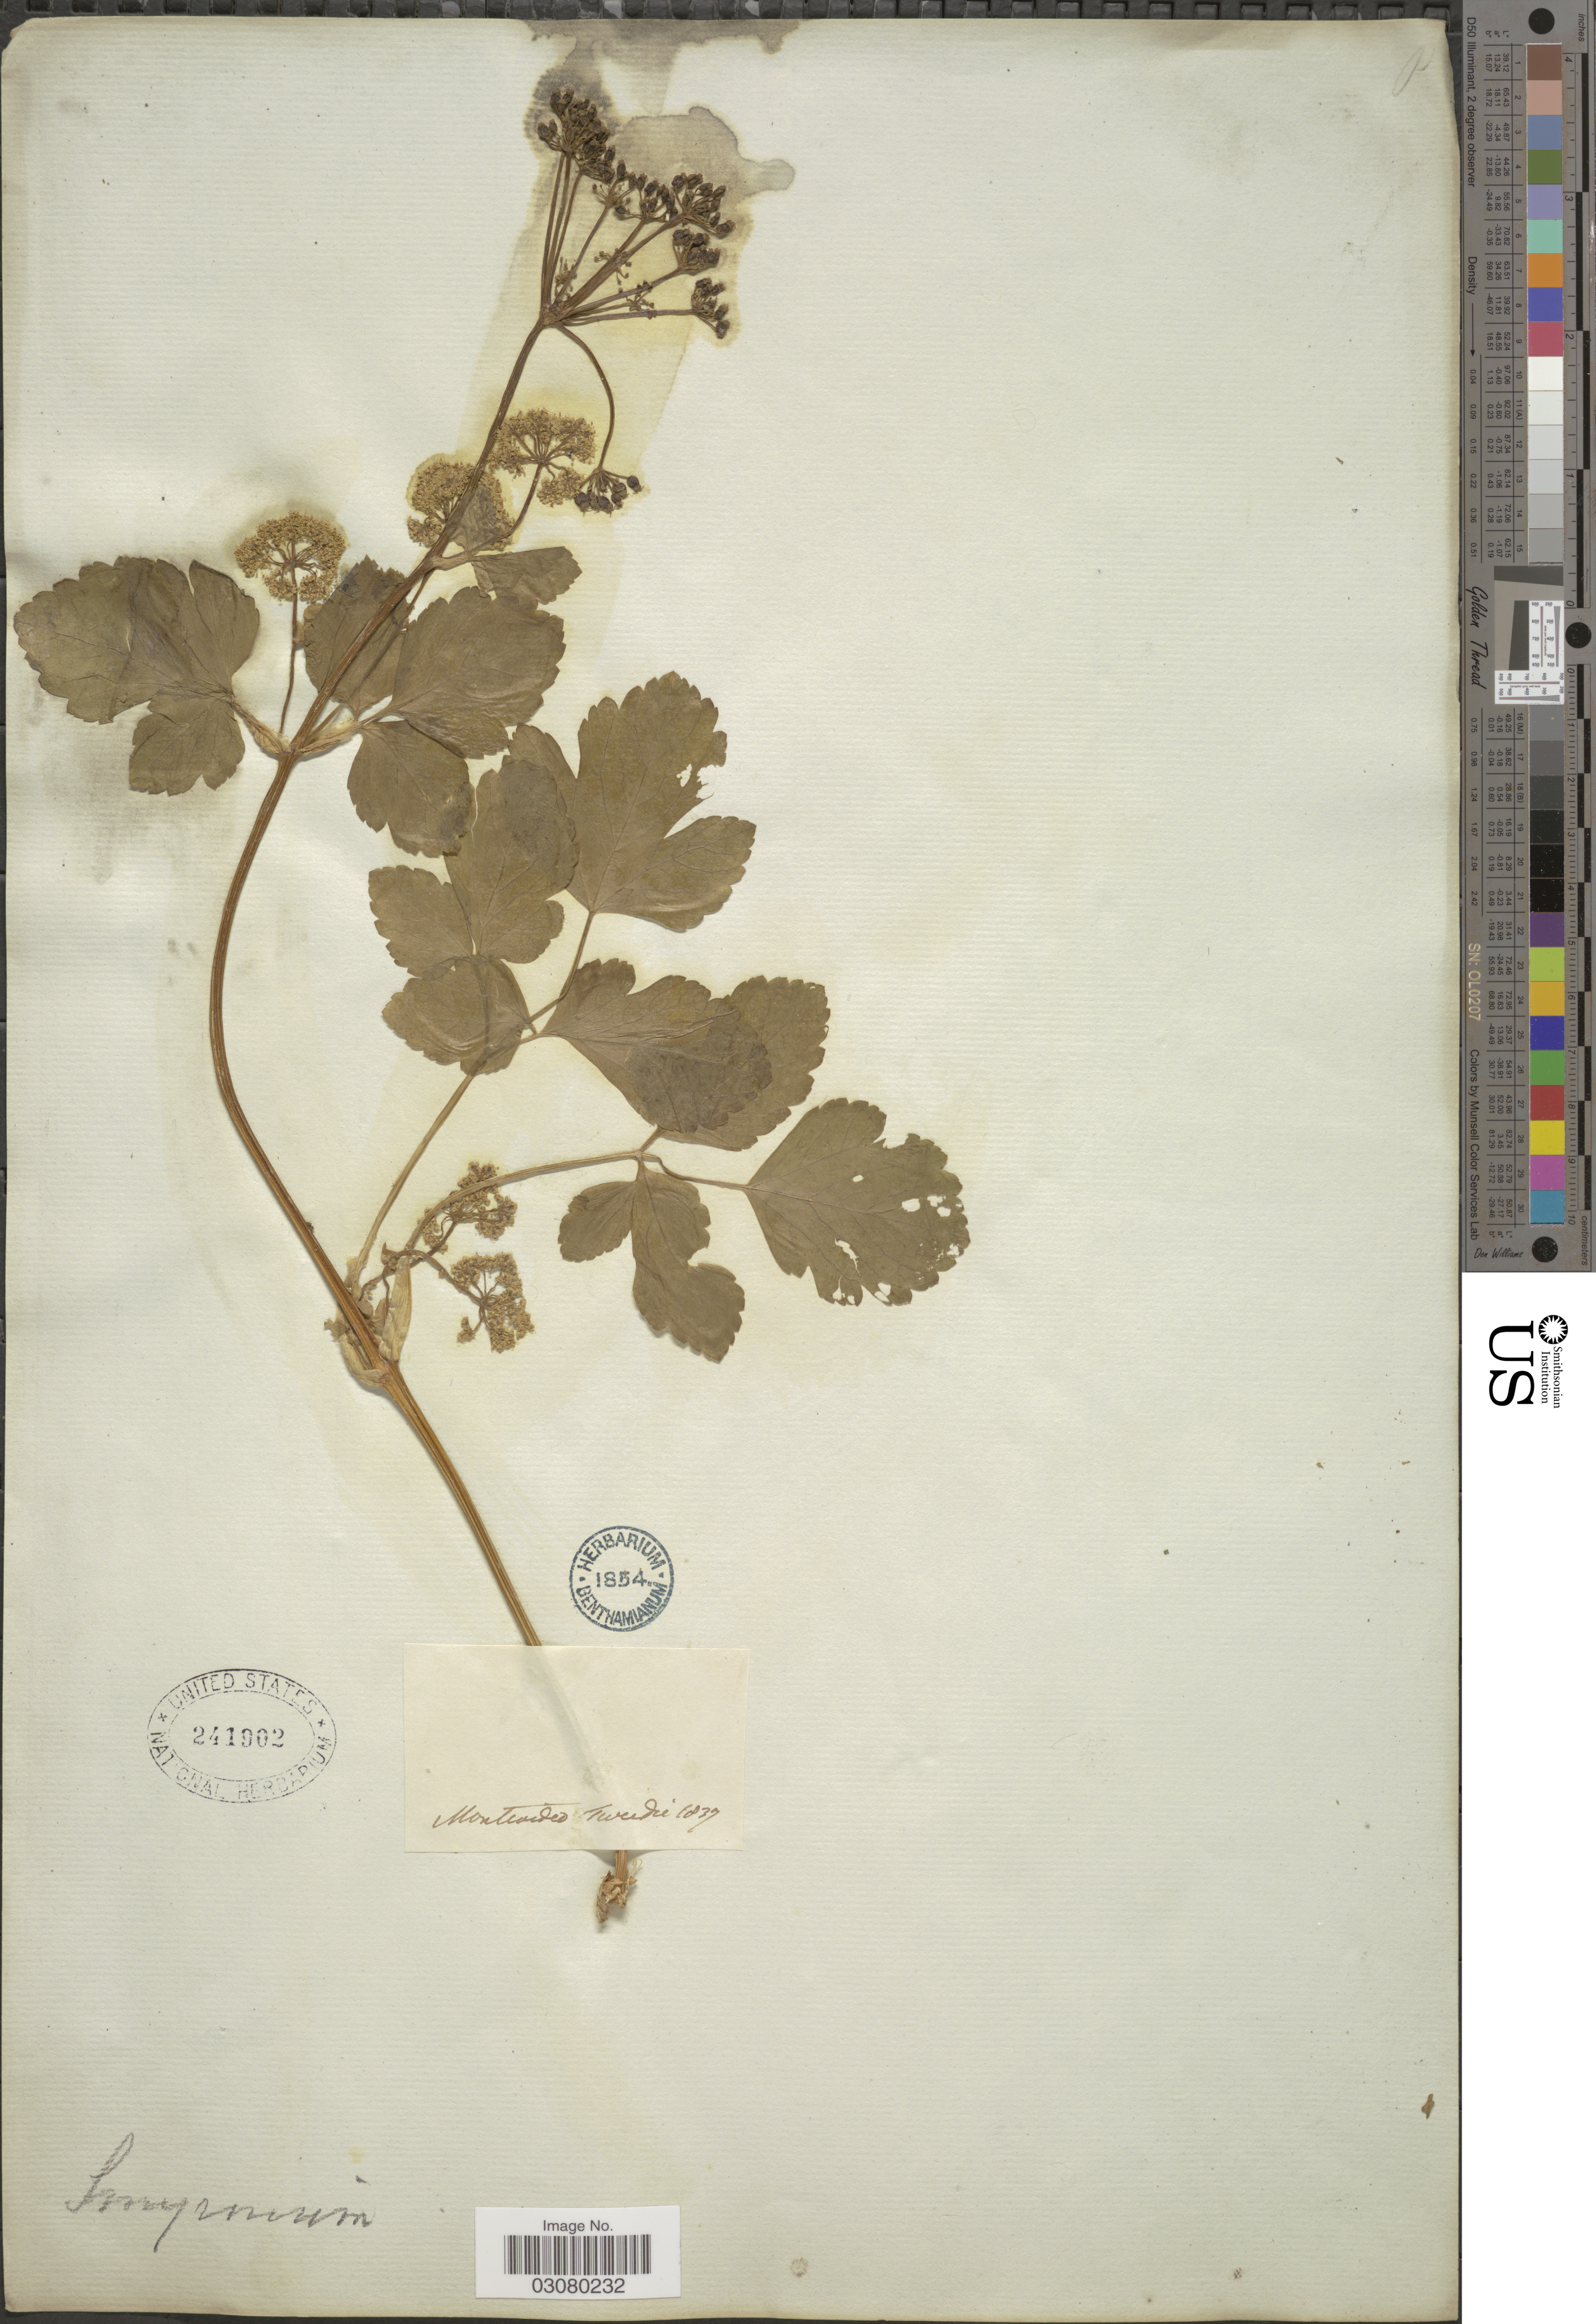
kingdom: Plantae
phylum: Tracheophyta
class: Magnoliopsida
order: Apiales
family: Apiaceae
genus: Smyrnium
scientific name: Smyrnium sp.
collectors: -- Tweedie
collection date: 1837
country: Uruguay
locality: Montevideo.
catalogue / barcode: US 241902